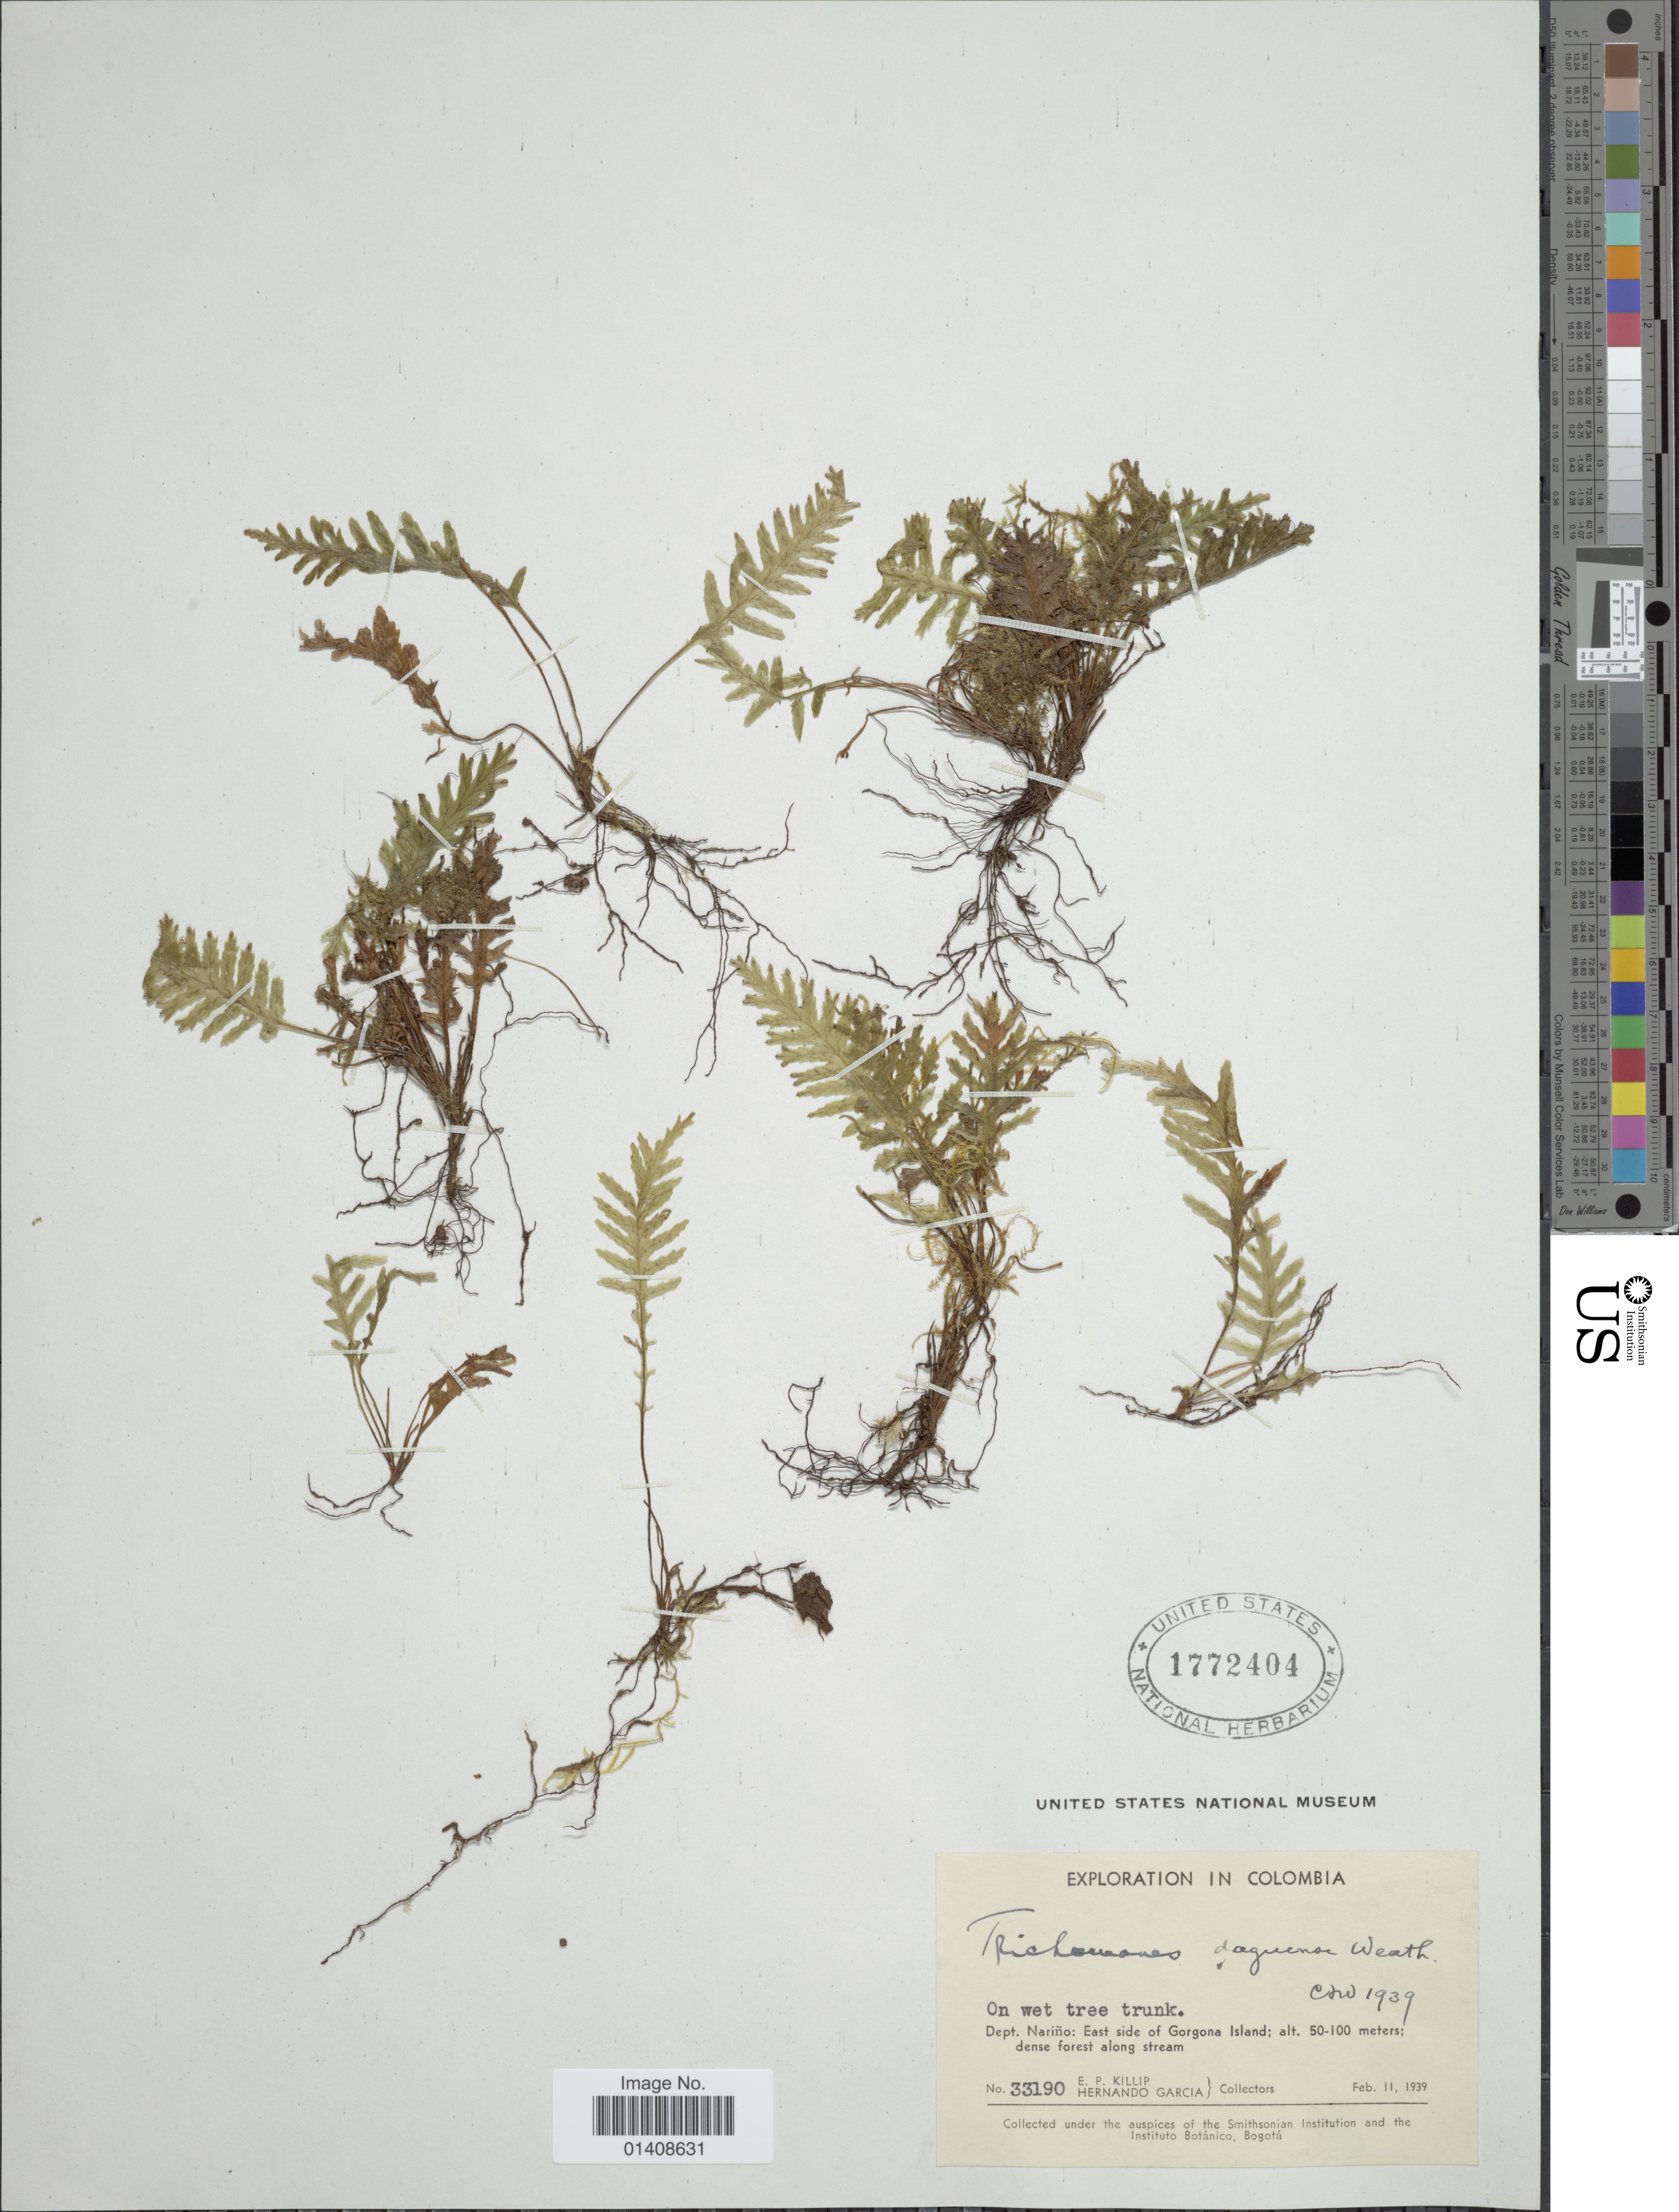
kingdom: Plantae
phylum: Tracheophyta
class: Polypodiopsida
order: Hymenophyllales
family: Hymenophyllaceae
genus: Trichomanes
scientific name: Trichomanes delicatum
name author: Bosch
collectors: E. P. Killip & H. Garcia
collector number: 33190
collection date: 1939-02-11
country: Colombia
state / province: Nariño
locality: East side of Gorgona Island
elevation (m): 50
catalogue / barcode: US 1772404